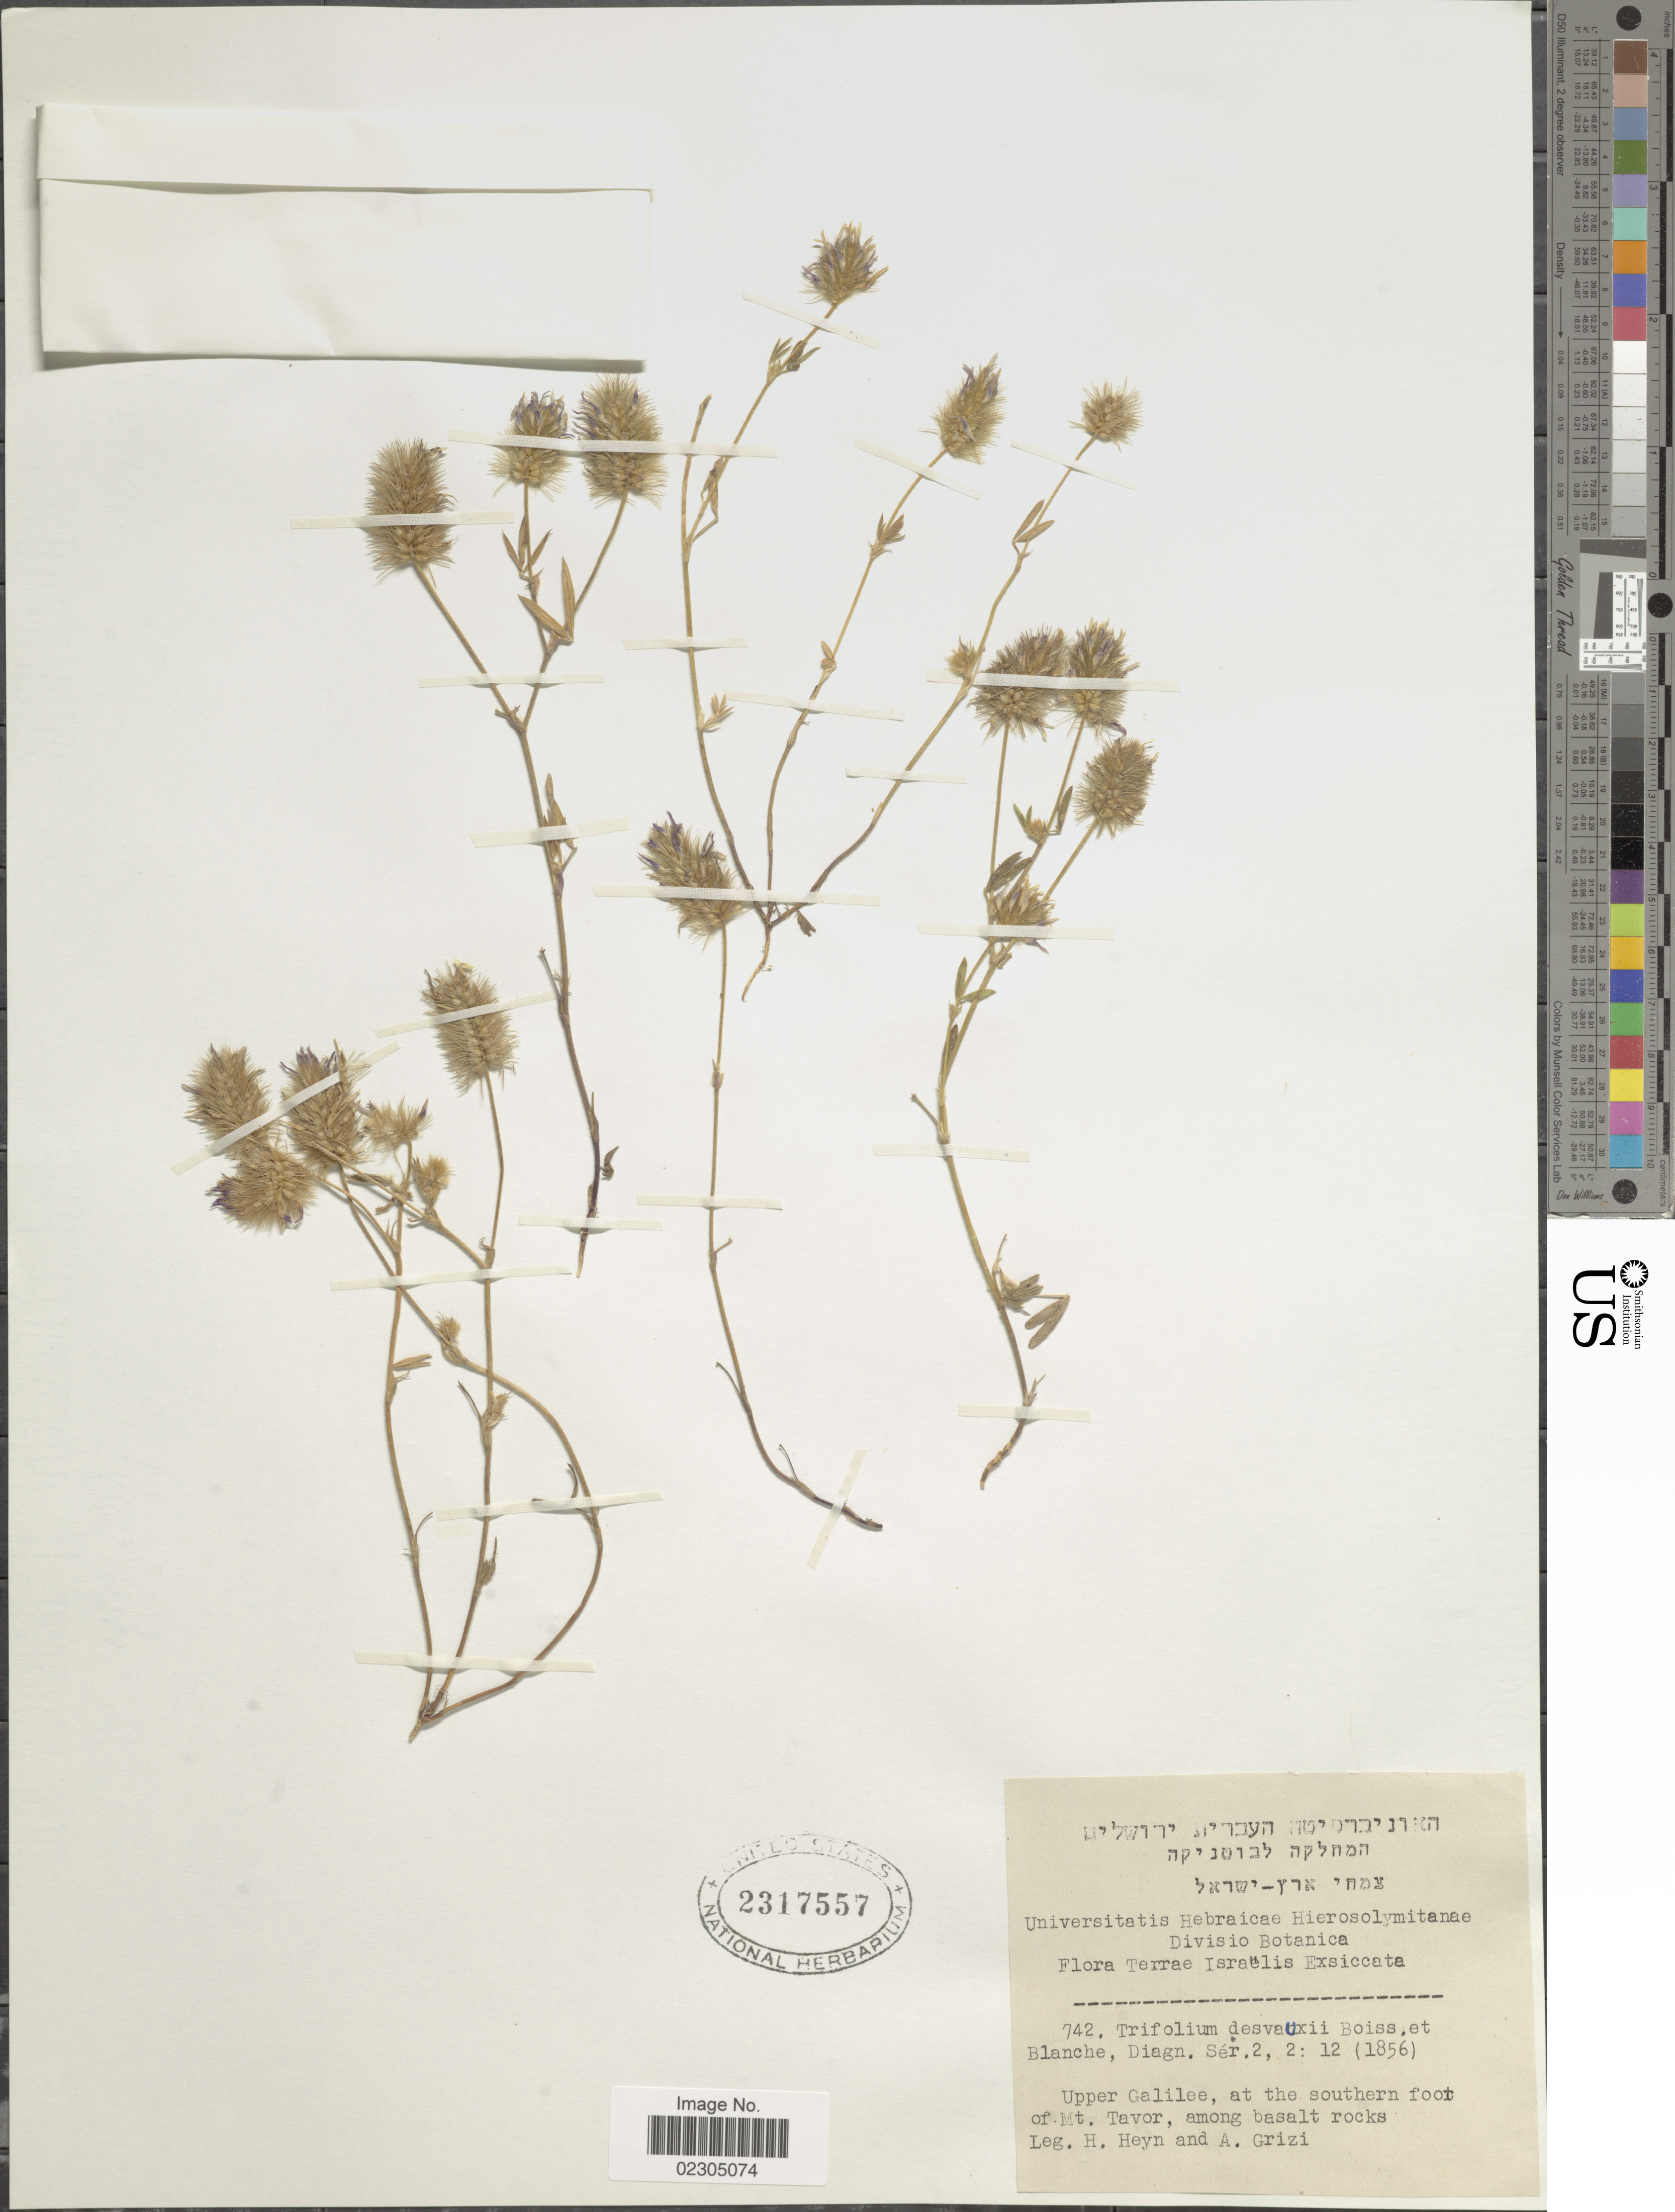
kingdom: Plantae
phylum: Tracheophyta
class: Magnoliopsida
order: Fabales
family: Fabaceae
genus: Trifolium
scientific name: Trifolium desvauxii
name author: Boiss. & Blanche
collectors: H. Heyn & A. Grizi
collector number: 742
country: Israel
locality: Terrae Israelis. upper Galilee, at the southern foort of Mt. Tavor.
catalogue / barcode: US 2317557